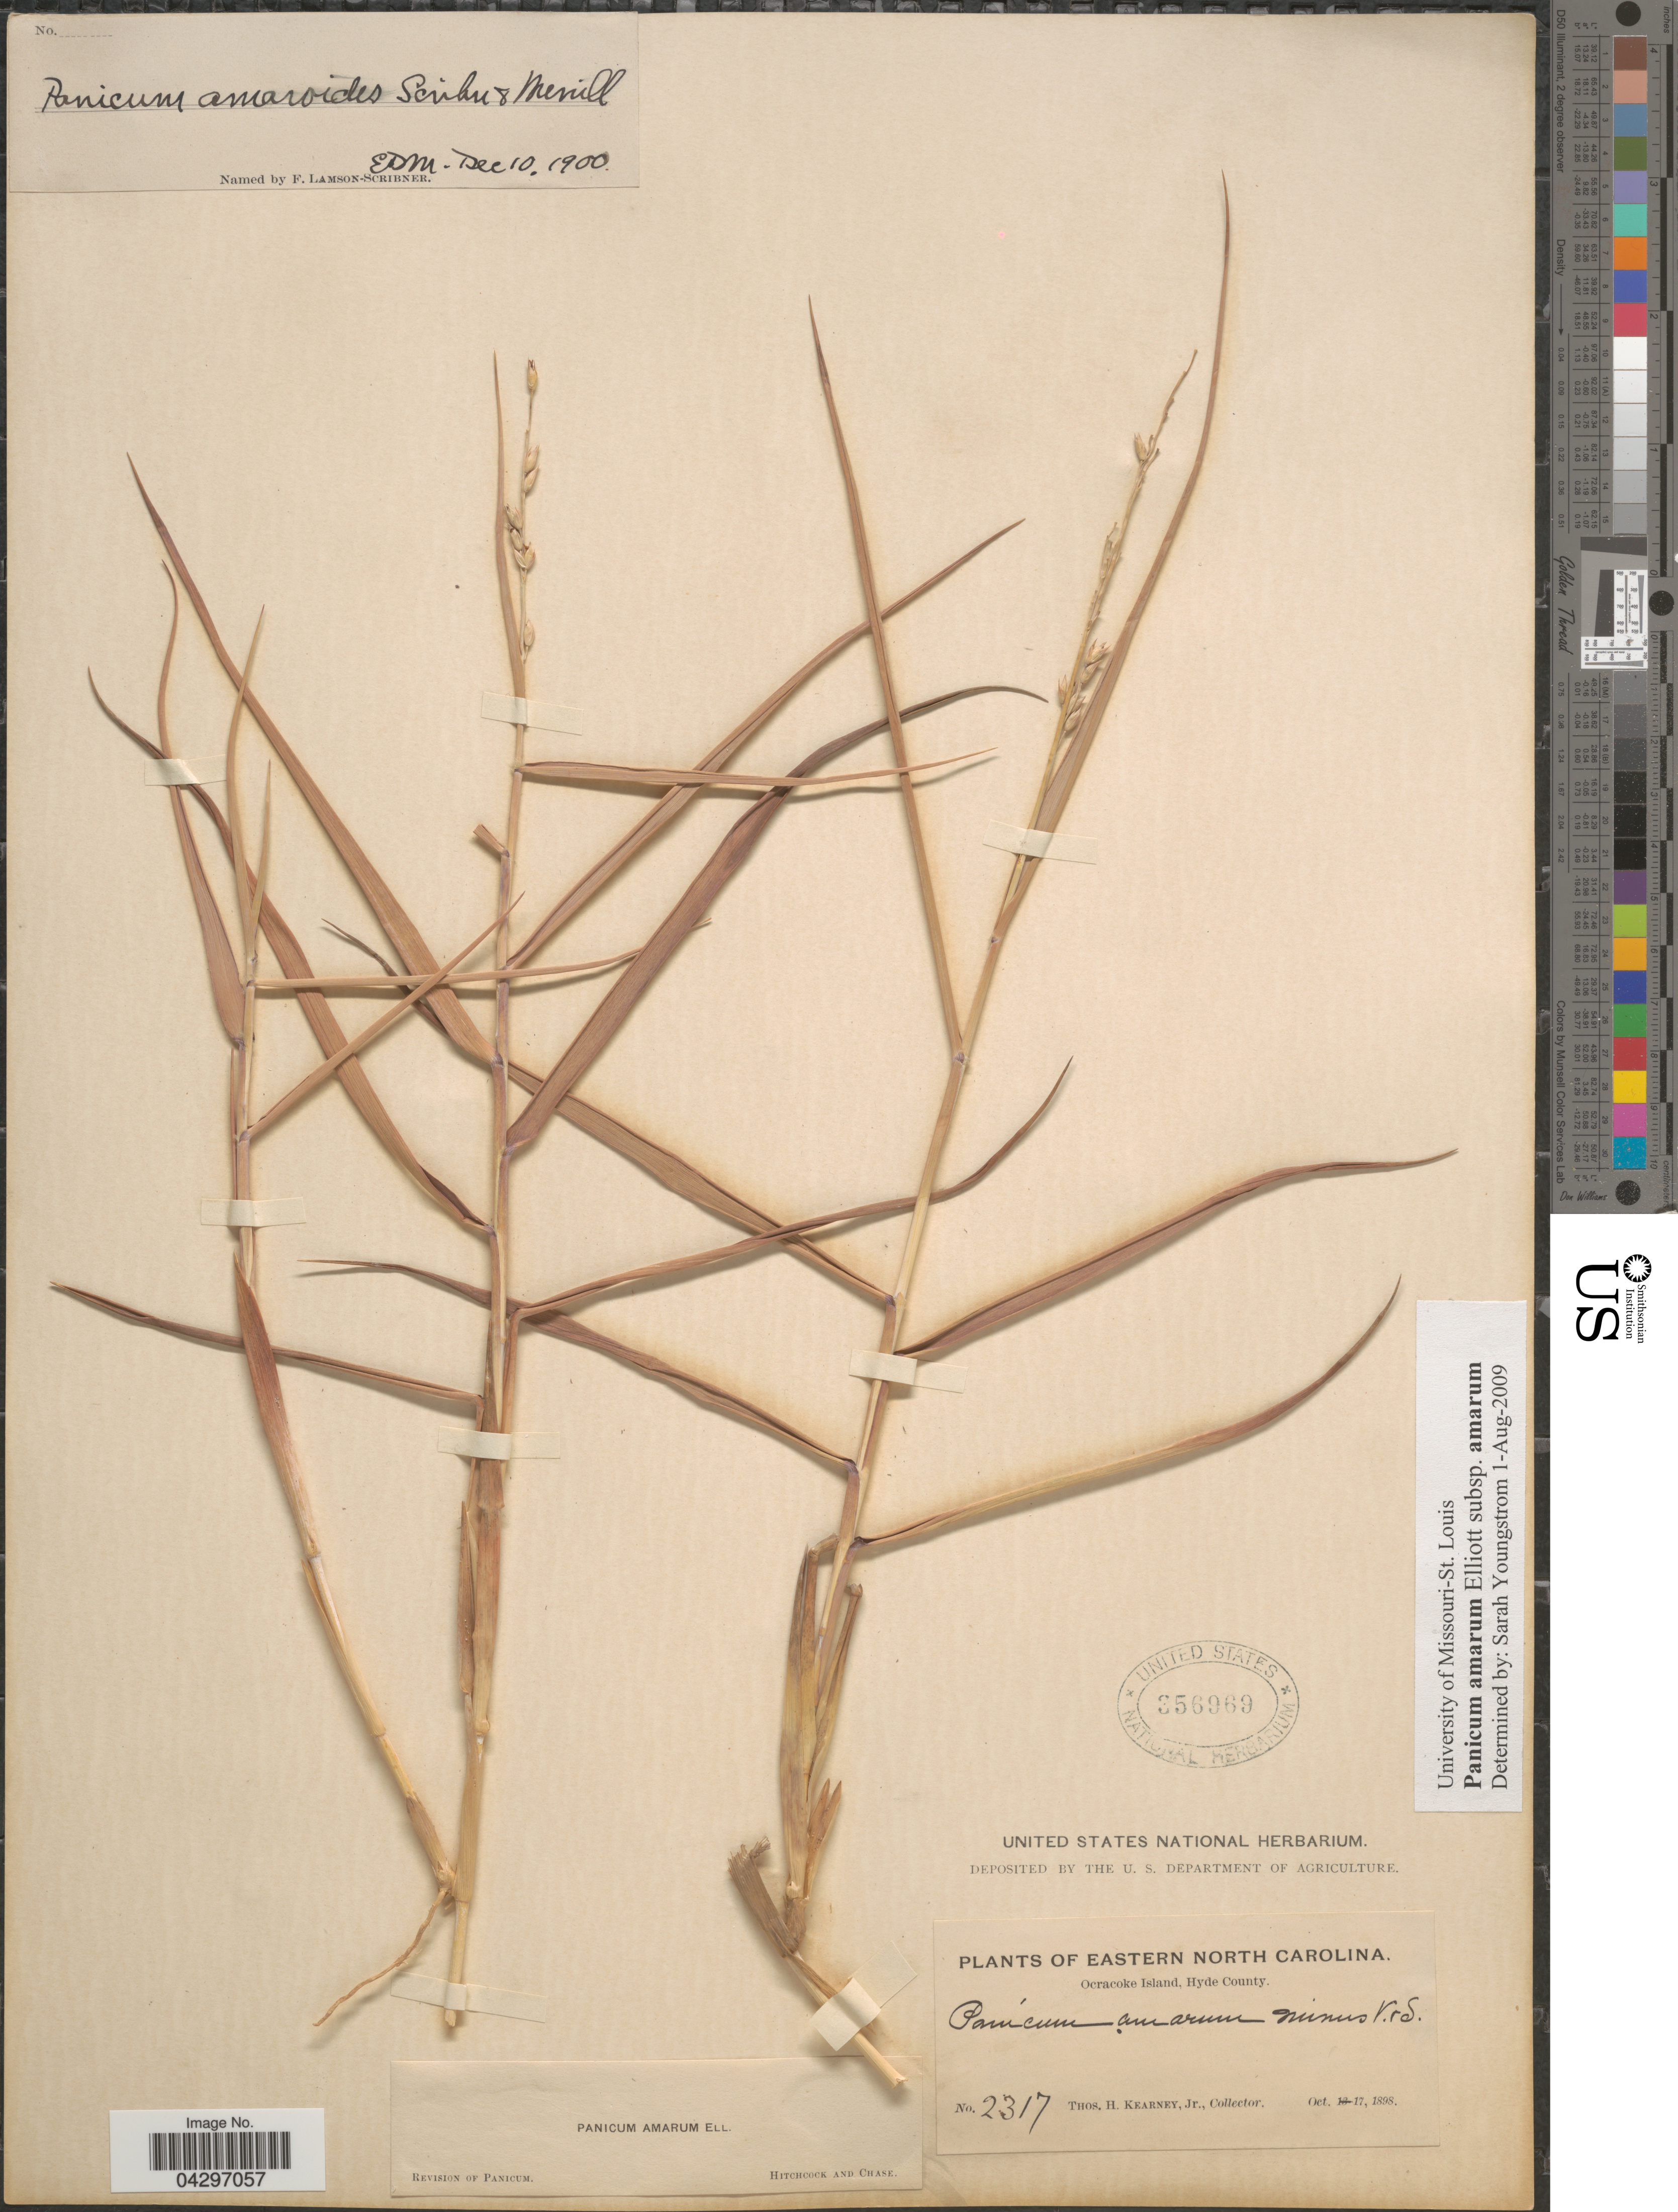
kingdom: Plantae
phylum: Tracheophyta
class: Liliopsida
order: Poales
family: Poaceae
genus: Panicum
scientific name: Panicum amarum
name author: Elliott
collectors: T. H. Kearney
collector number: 2317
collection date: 1898-10-17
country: United States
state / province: North Carolina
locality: Eastern North Carolina. Ocracoke Island, Hyde County.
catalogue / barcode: US 356969